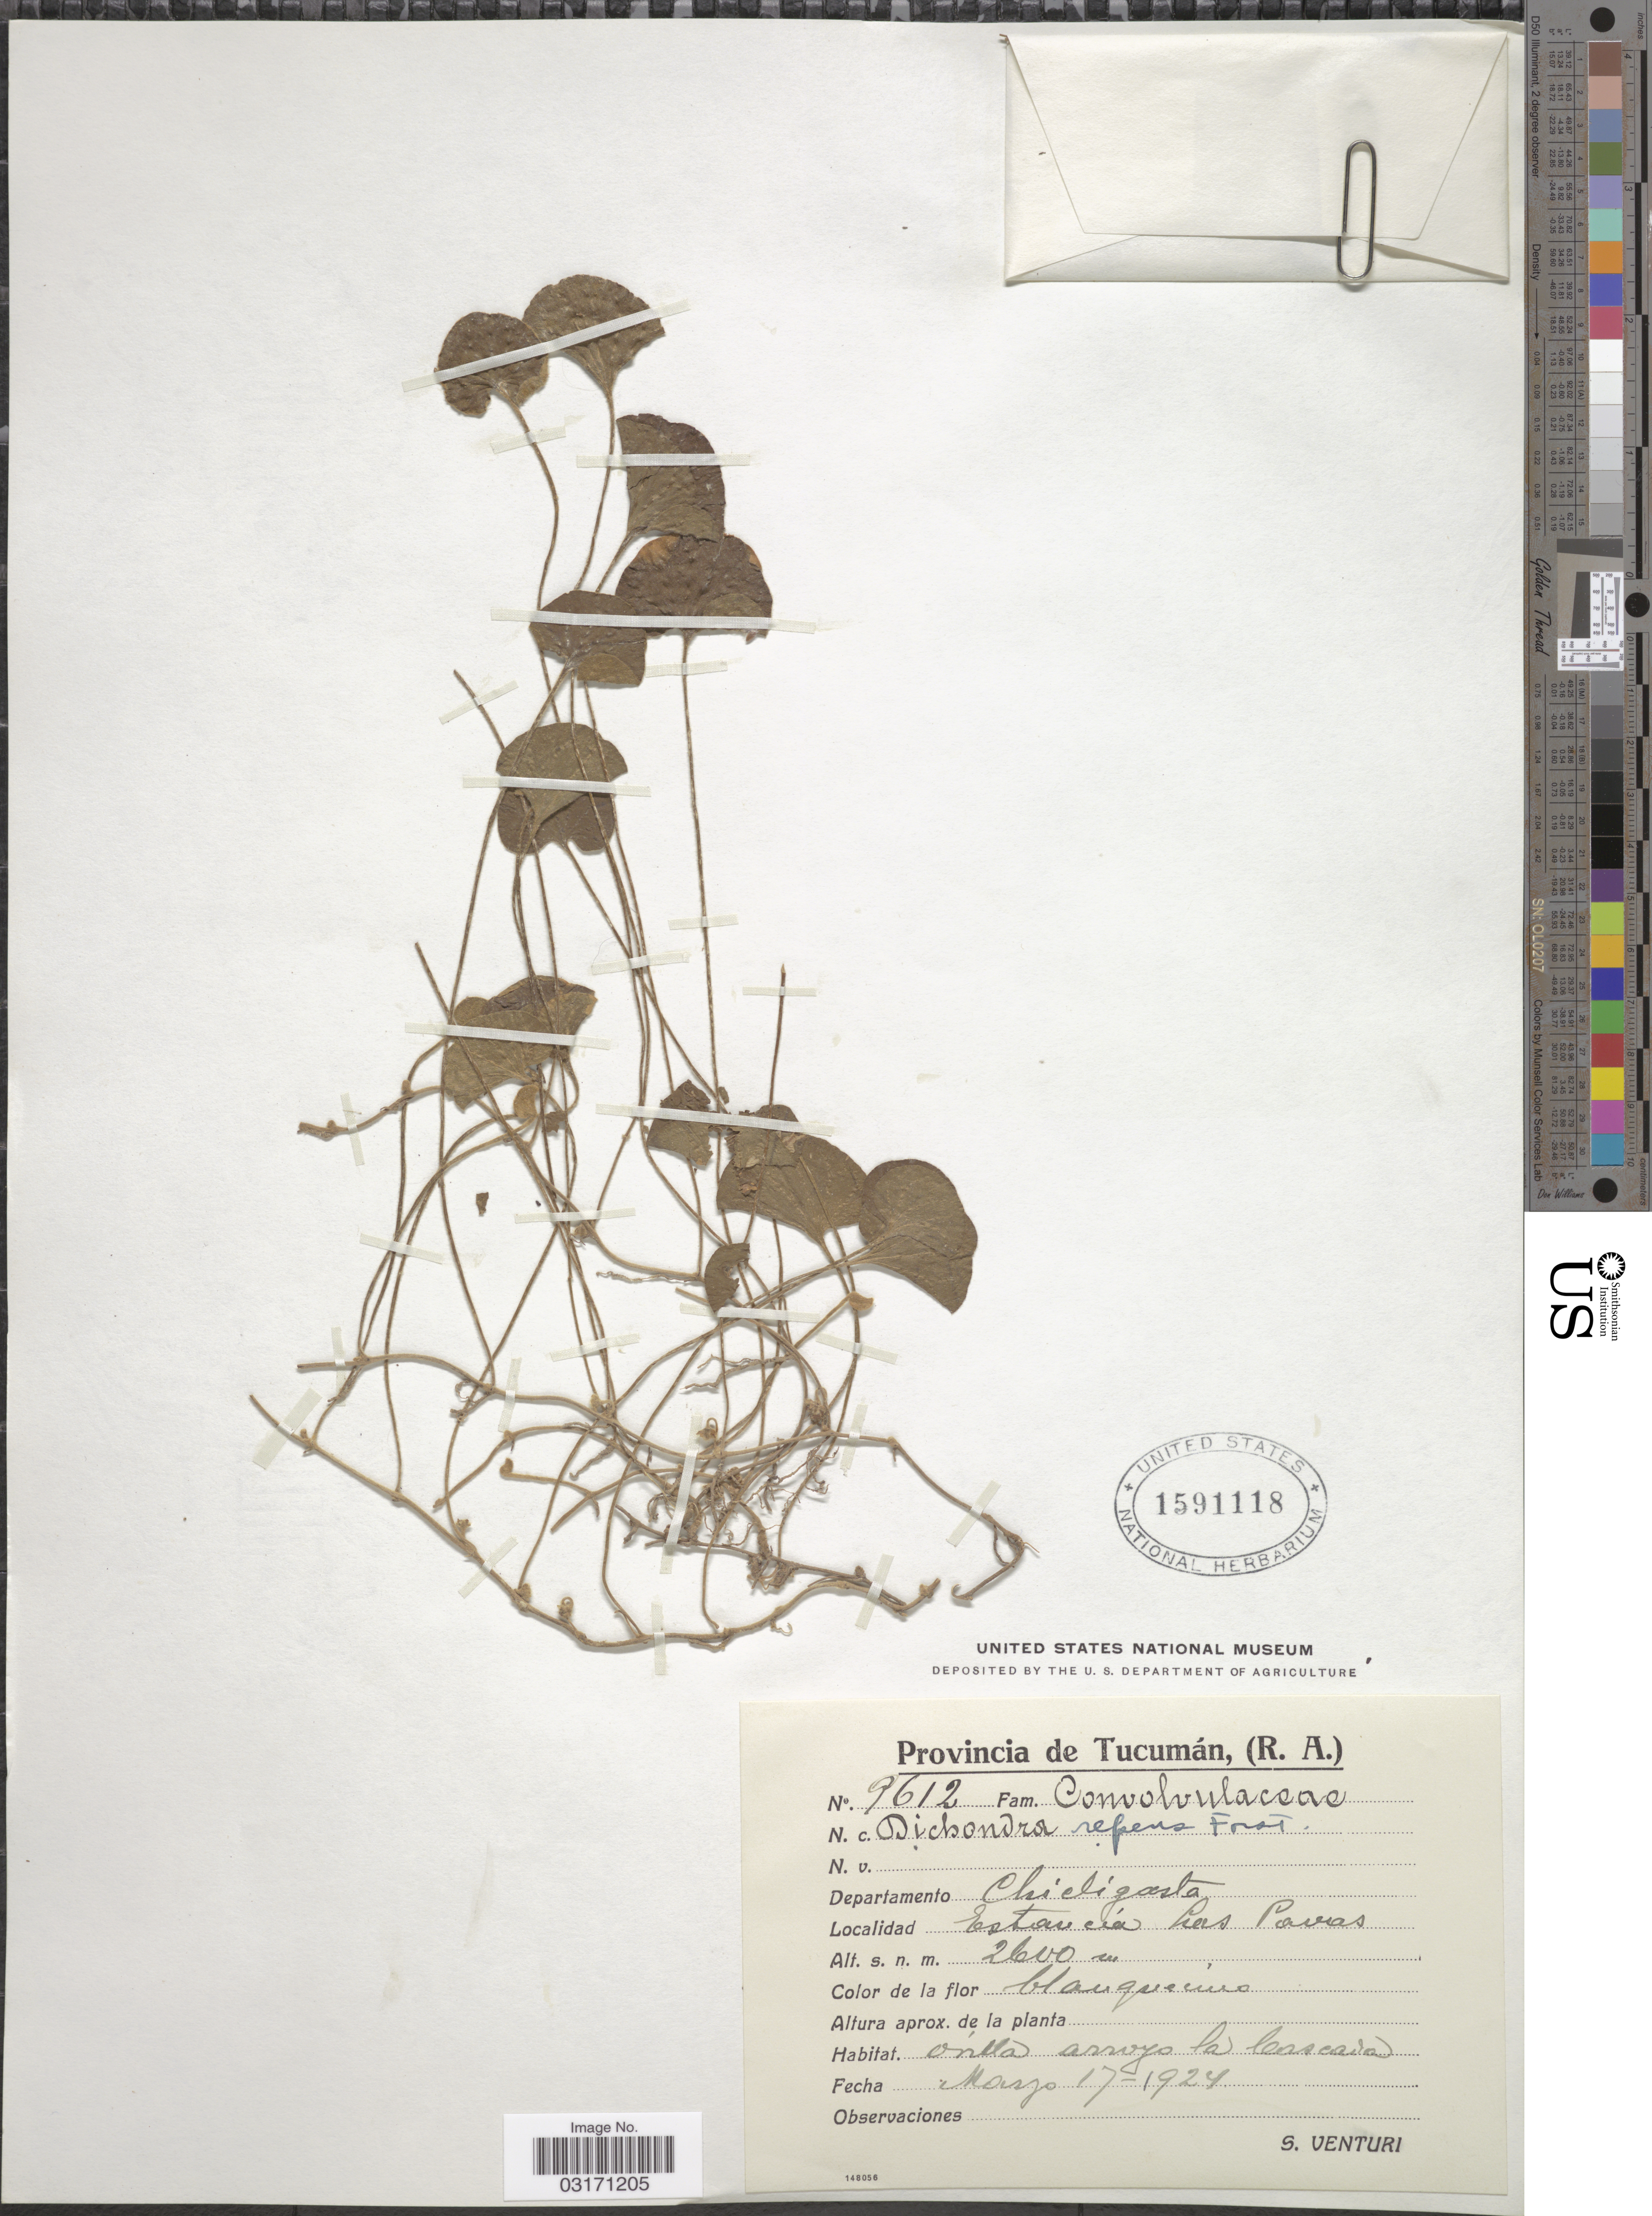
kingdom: Plantae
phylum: Tracheophyta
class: Magnoliopsida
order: Solanales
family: Convolvulaceae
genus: Dichondra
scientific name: Dichondra repens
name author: J.R. Forst. & G. Forst.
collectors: S. Venturi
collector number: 9612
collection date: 1924-03-17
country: Argentina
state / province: Tucuman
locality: Departamento Chicligasta. Estancía Las Pavas.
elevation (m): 2600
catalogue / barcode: US 1591118